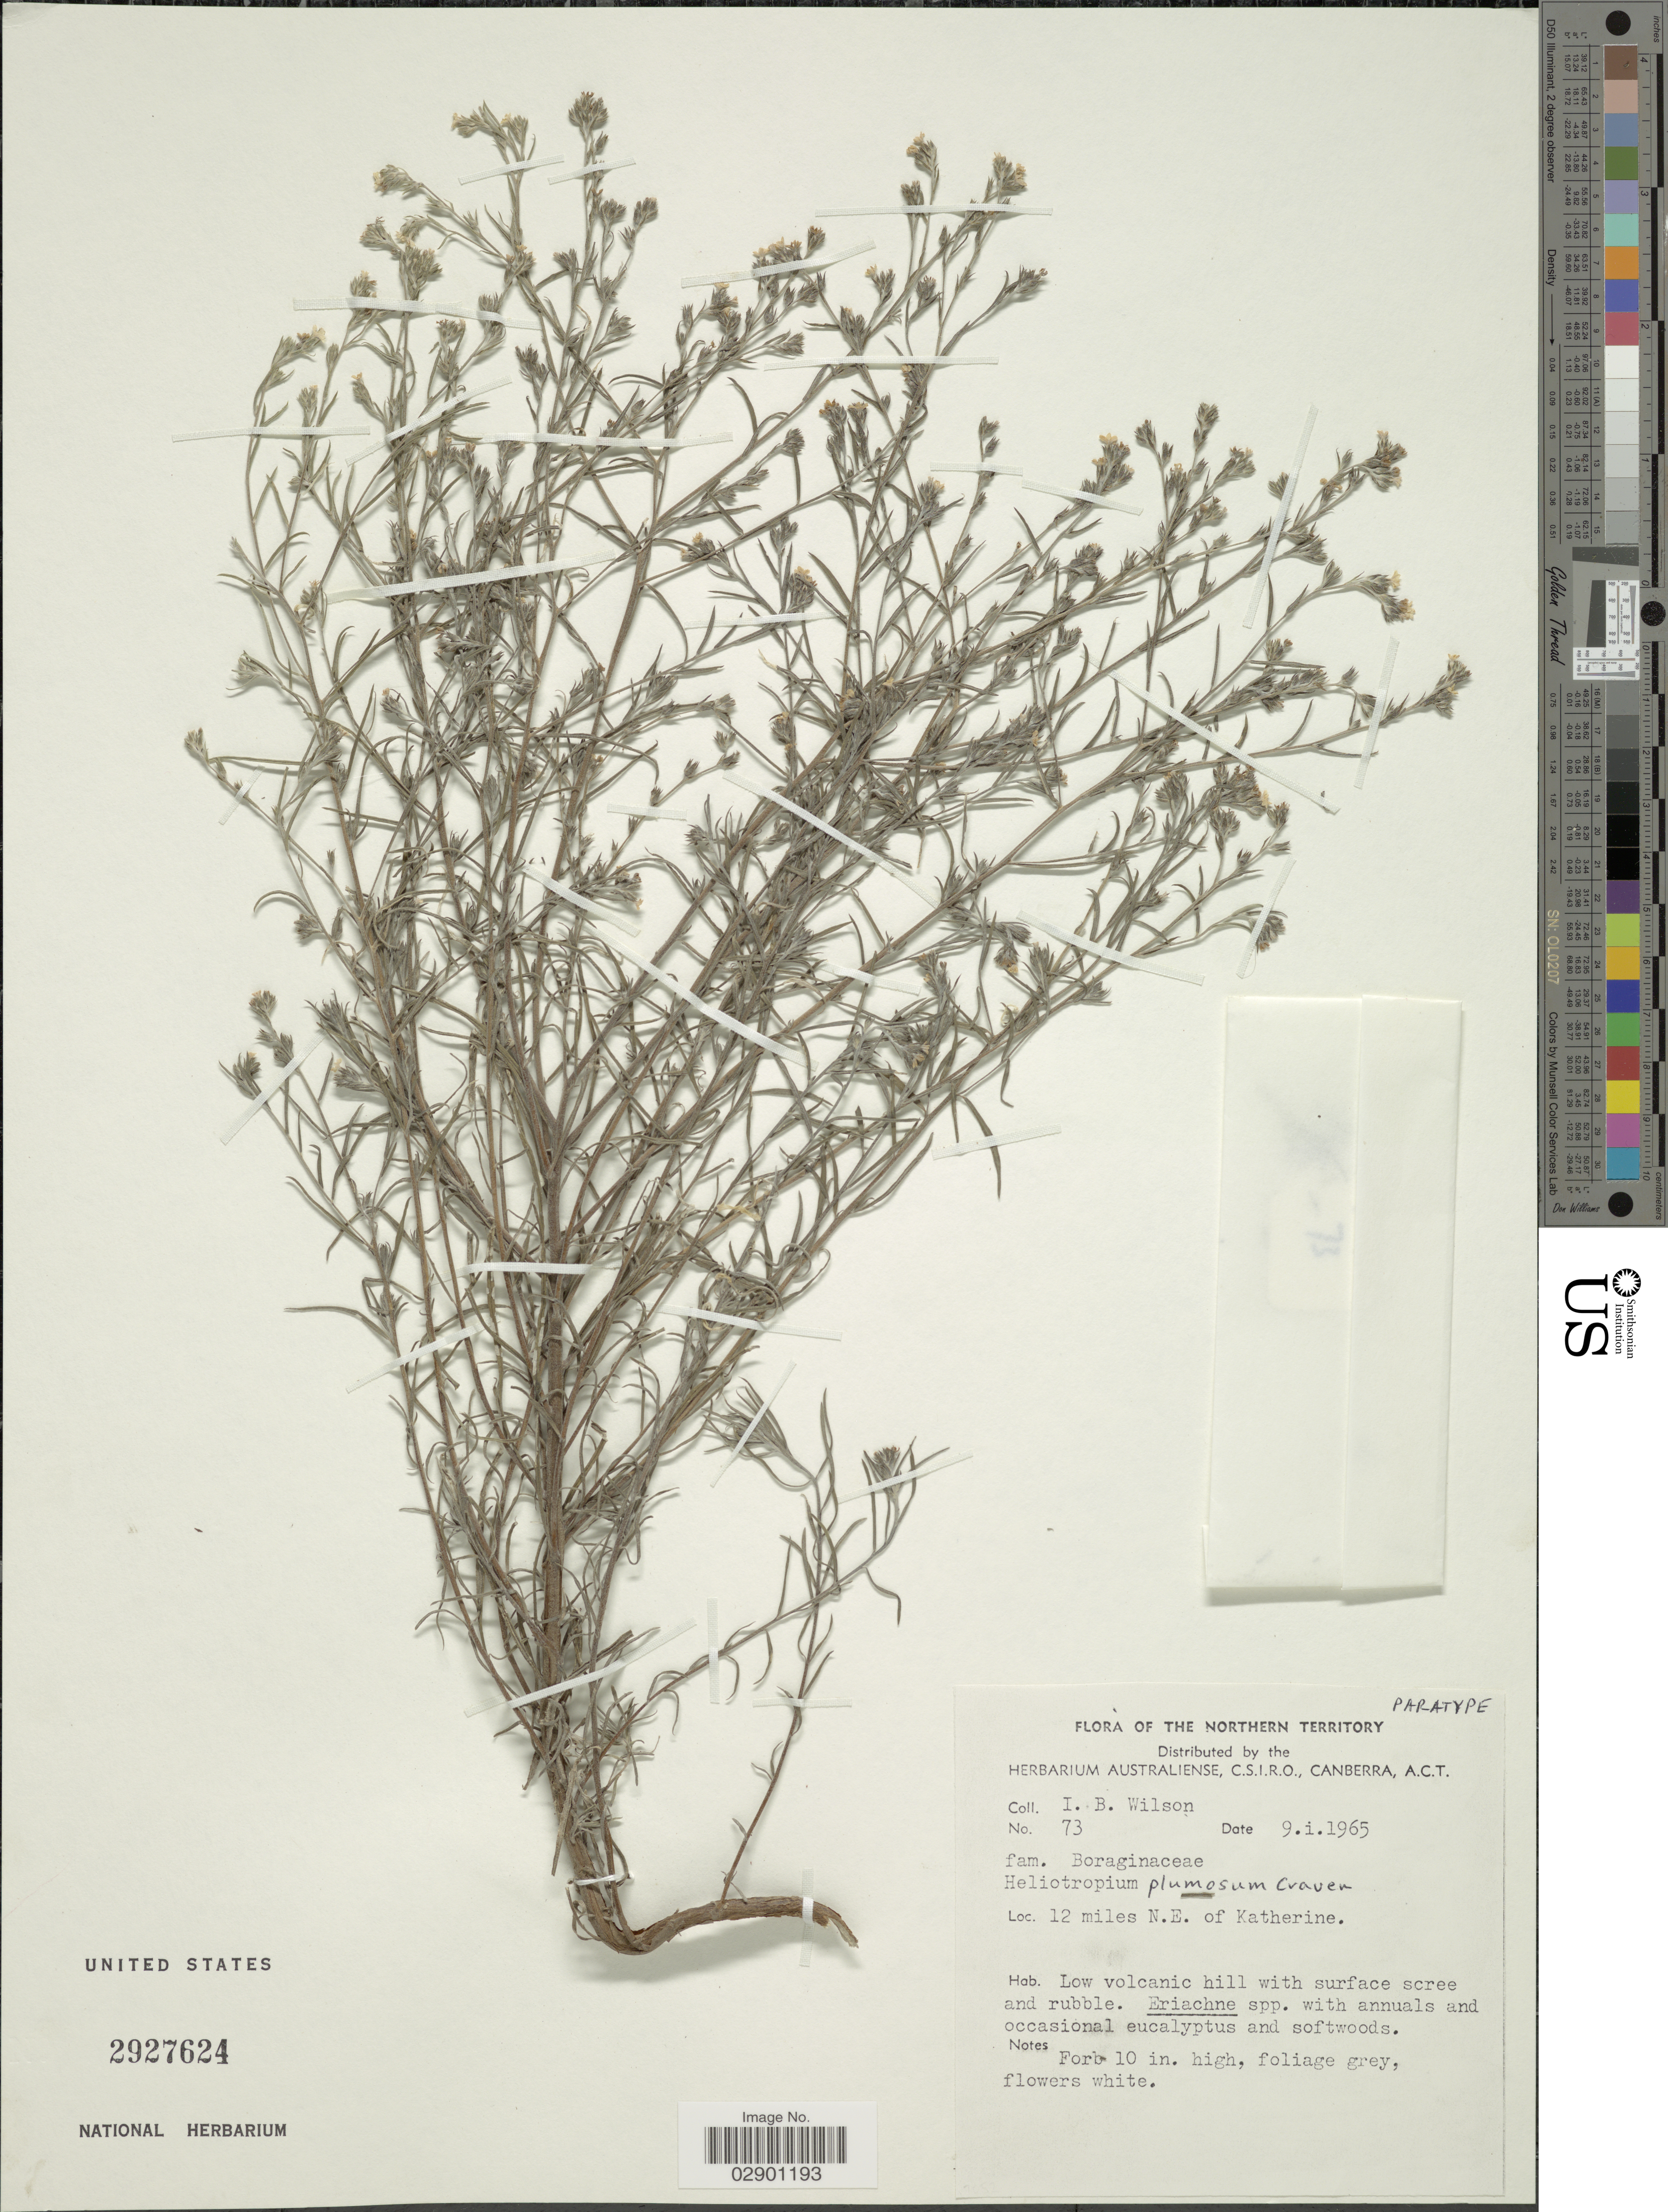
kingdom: Plantae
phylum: Tracheophyta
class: Magnoliopsida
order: Boraginales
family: Heliotropiaceae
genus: Heliotropium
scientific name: Heliotropium plumosum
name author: Craven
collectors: I. B. Wilson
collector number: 73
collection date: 1965-01-09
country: Australia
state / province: Northern Territory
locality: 12 miles N.E. of Katherine.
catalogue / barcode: US 2927624